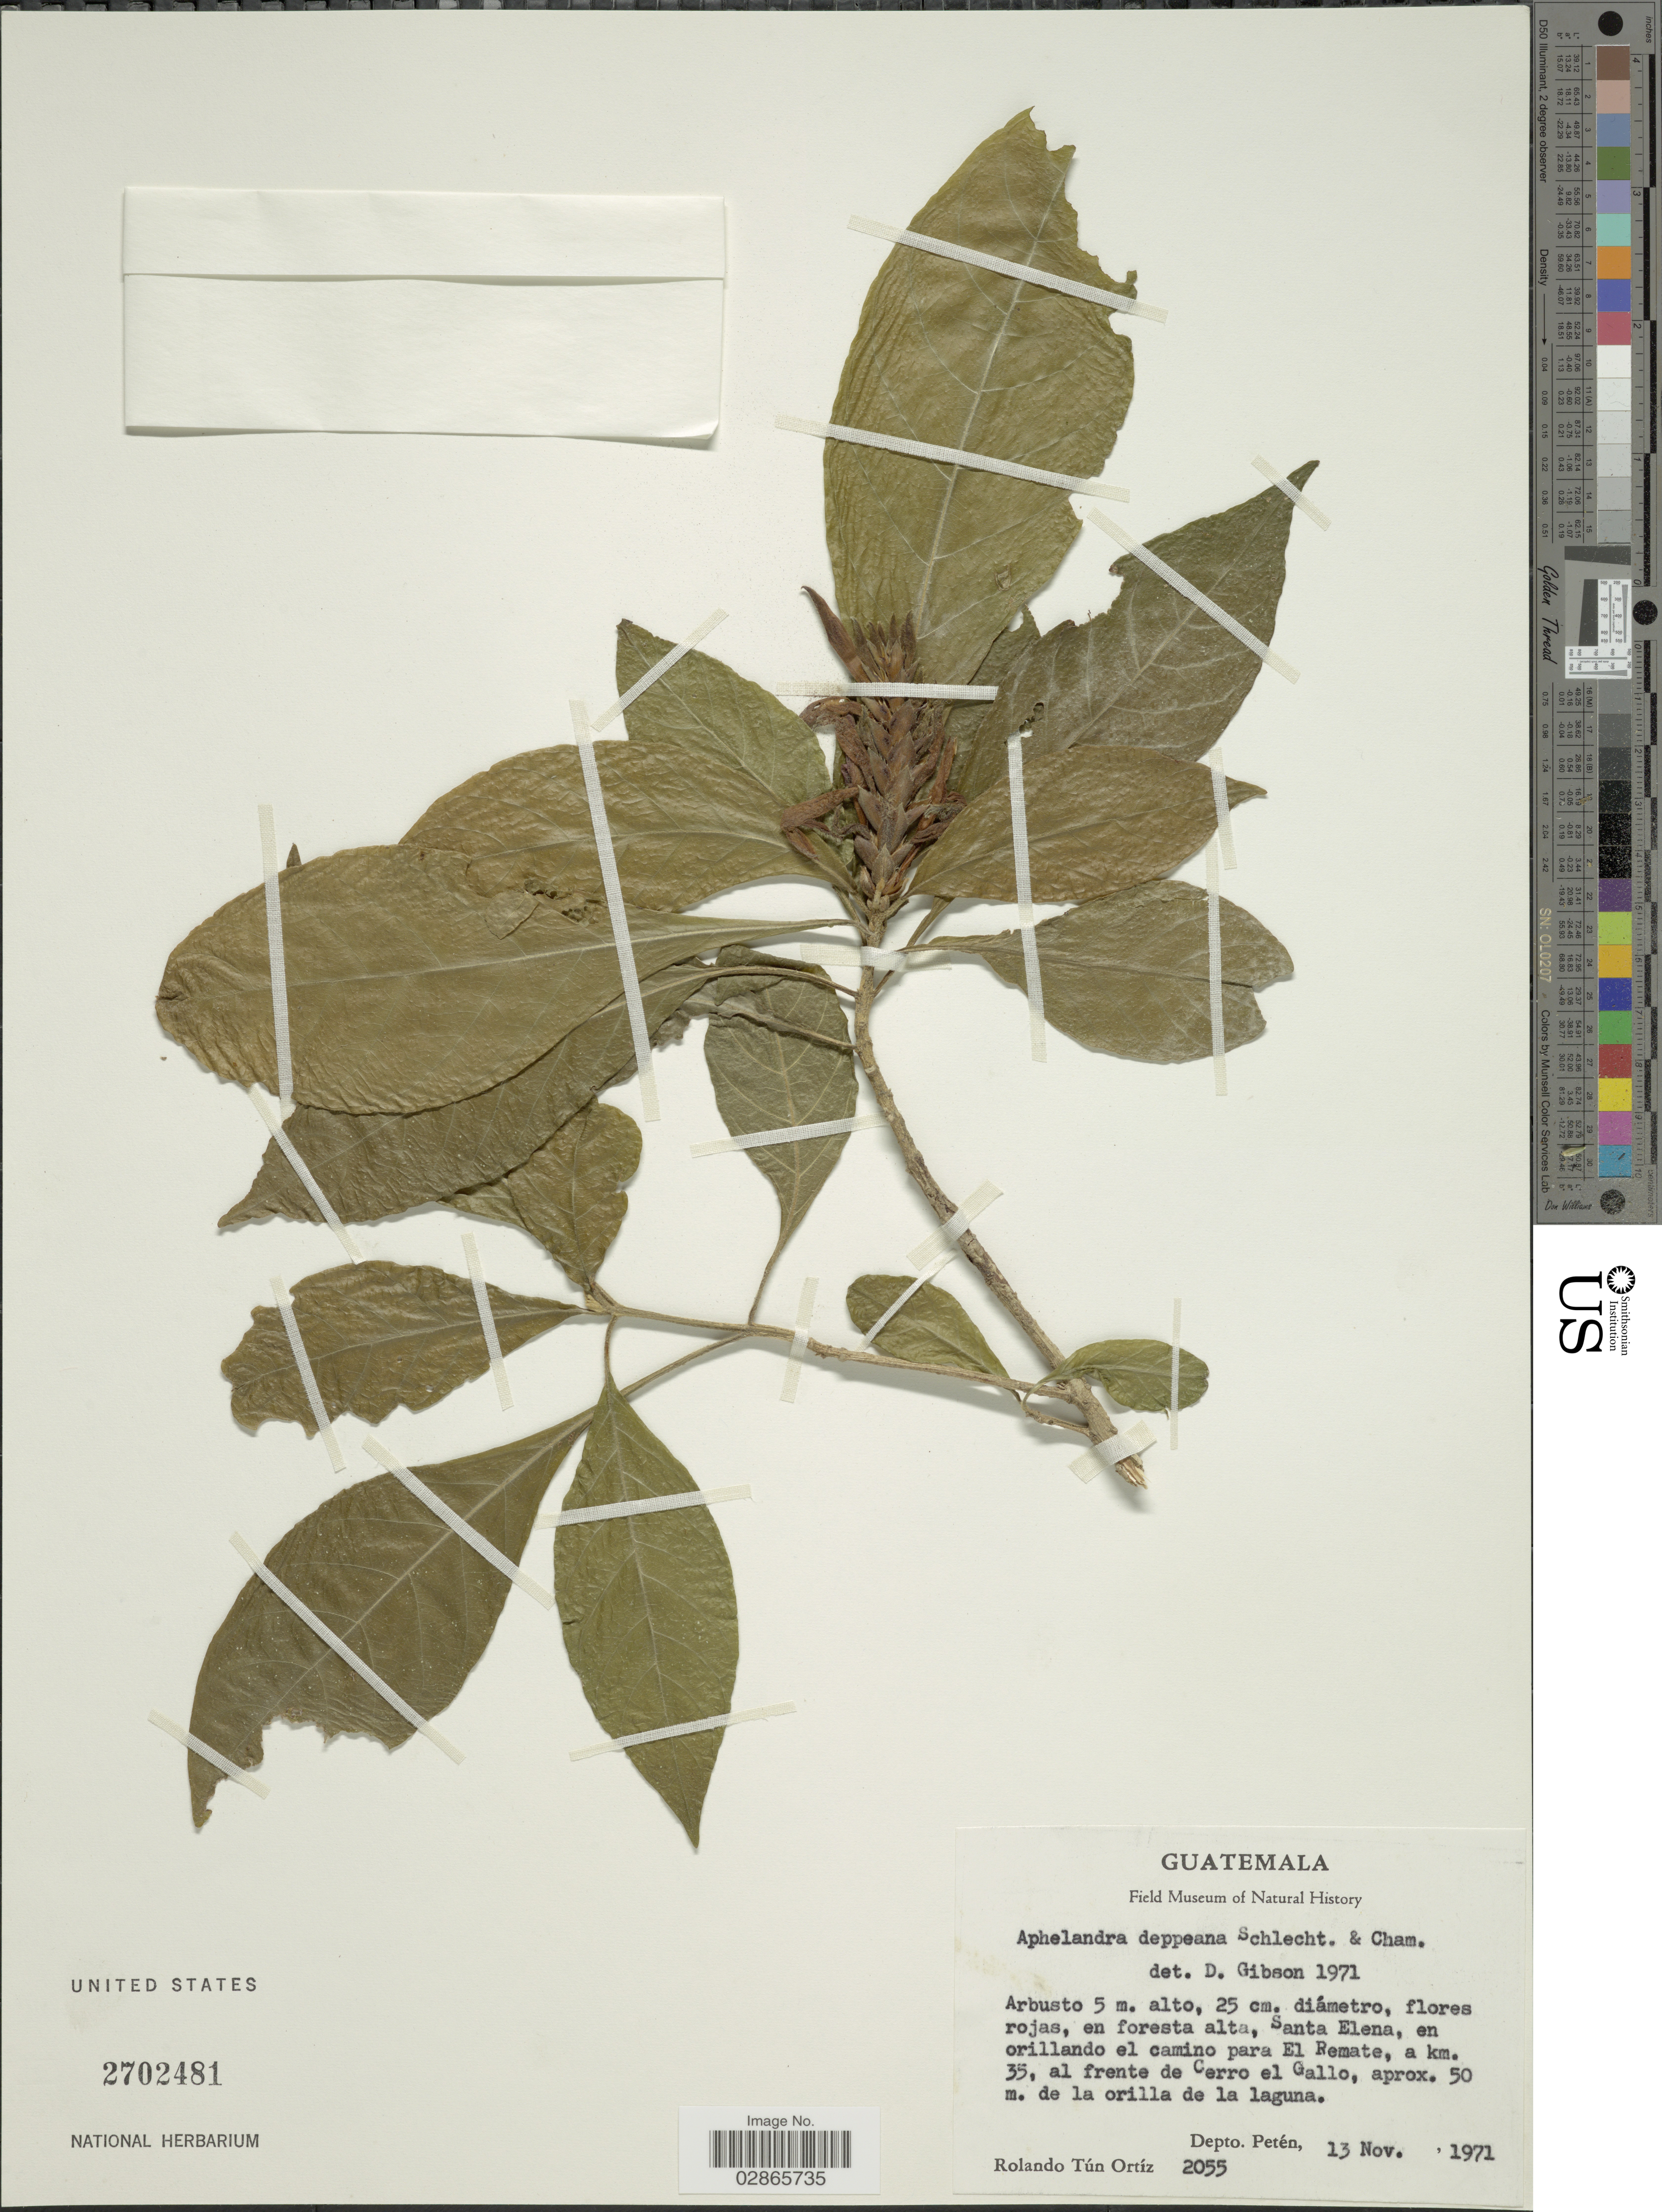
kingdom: Plantae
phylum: Tracheophyta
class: Magnoliopsida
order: Lamiales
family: Acanthaceae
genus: Aphelandra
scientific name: Aphelandra deppeana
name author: Schltdl. & Cham.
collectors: R. Ortiz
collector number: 2055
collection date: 1971-11-13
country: Guatemala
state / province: El Petén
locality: Santa Elena, en orillando el camino para el Remate, a km. 35, al frente de Cerro el Gallo, aprox. 50 m. de la orilla de la laguna. Depto. Péten.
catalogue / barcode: US 2702481